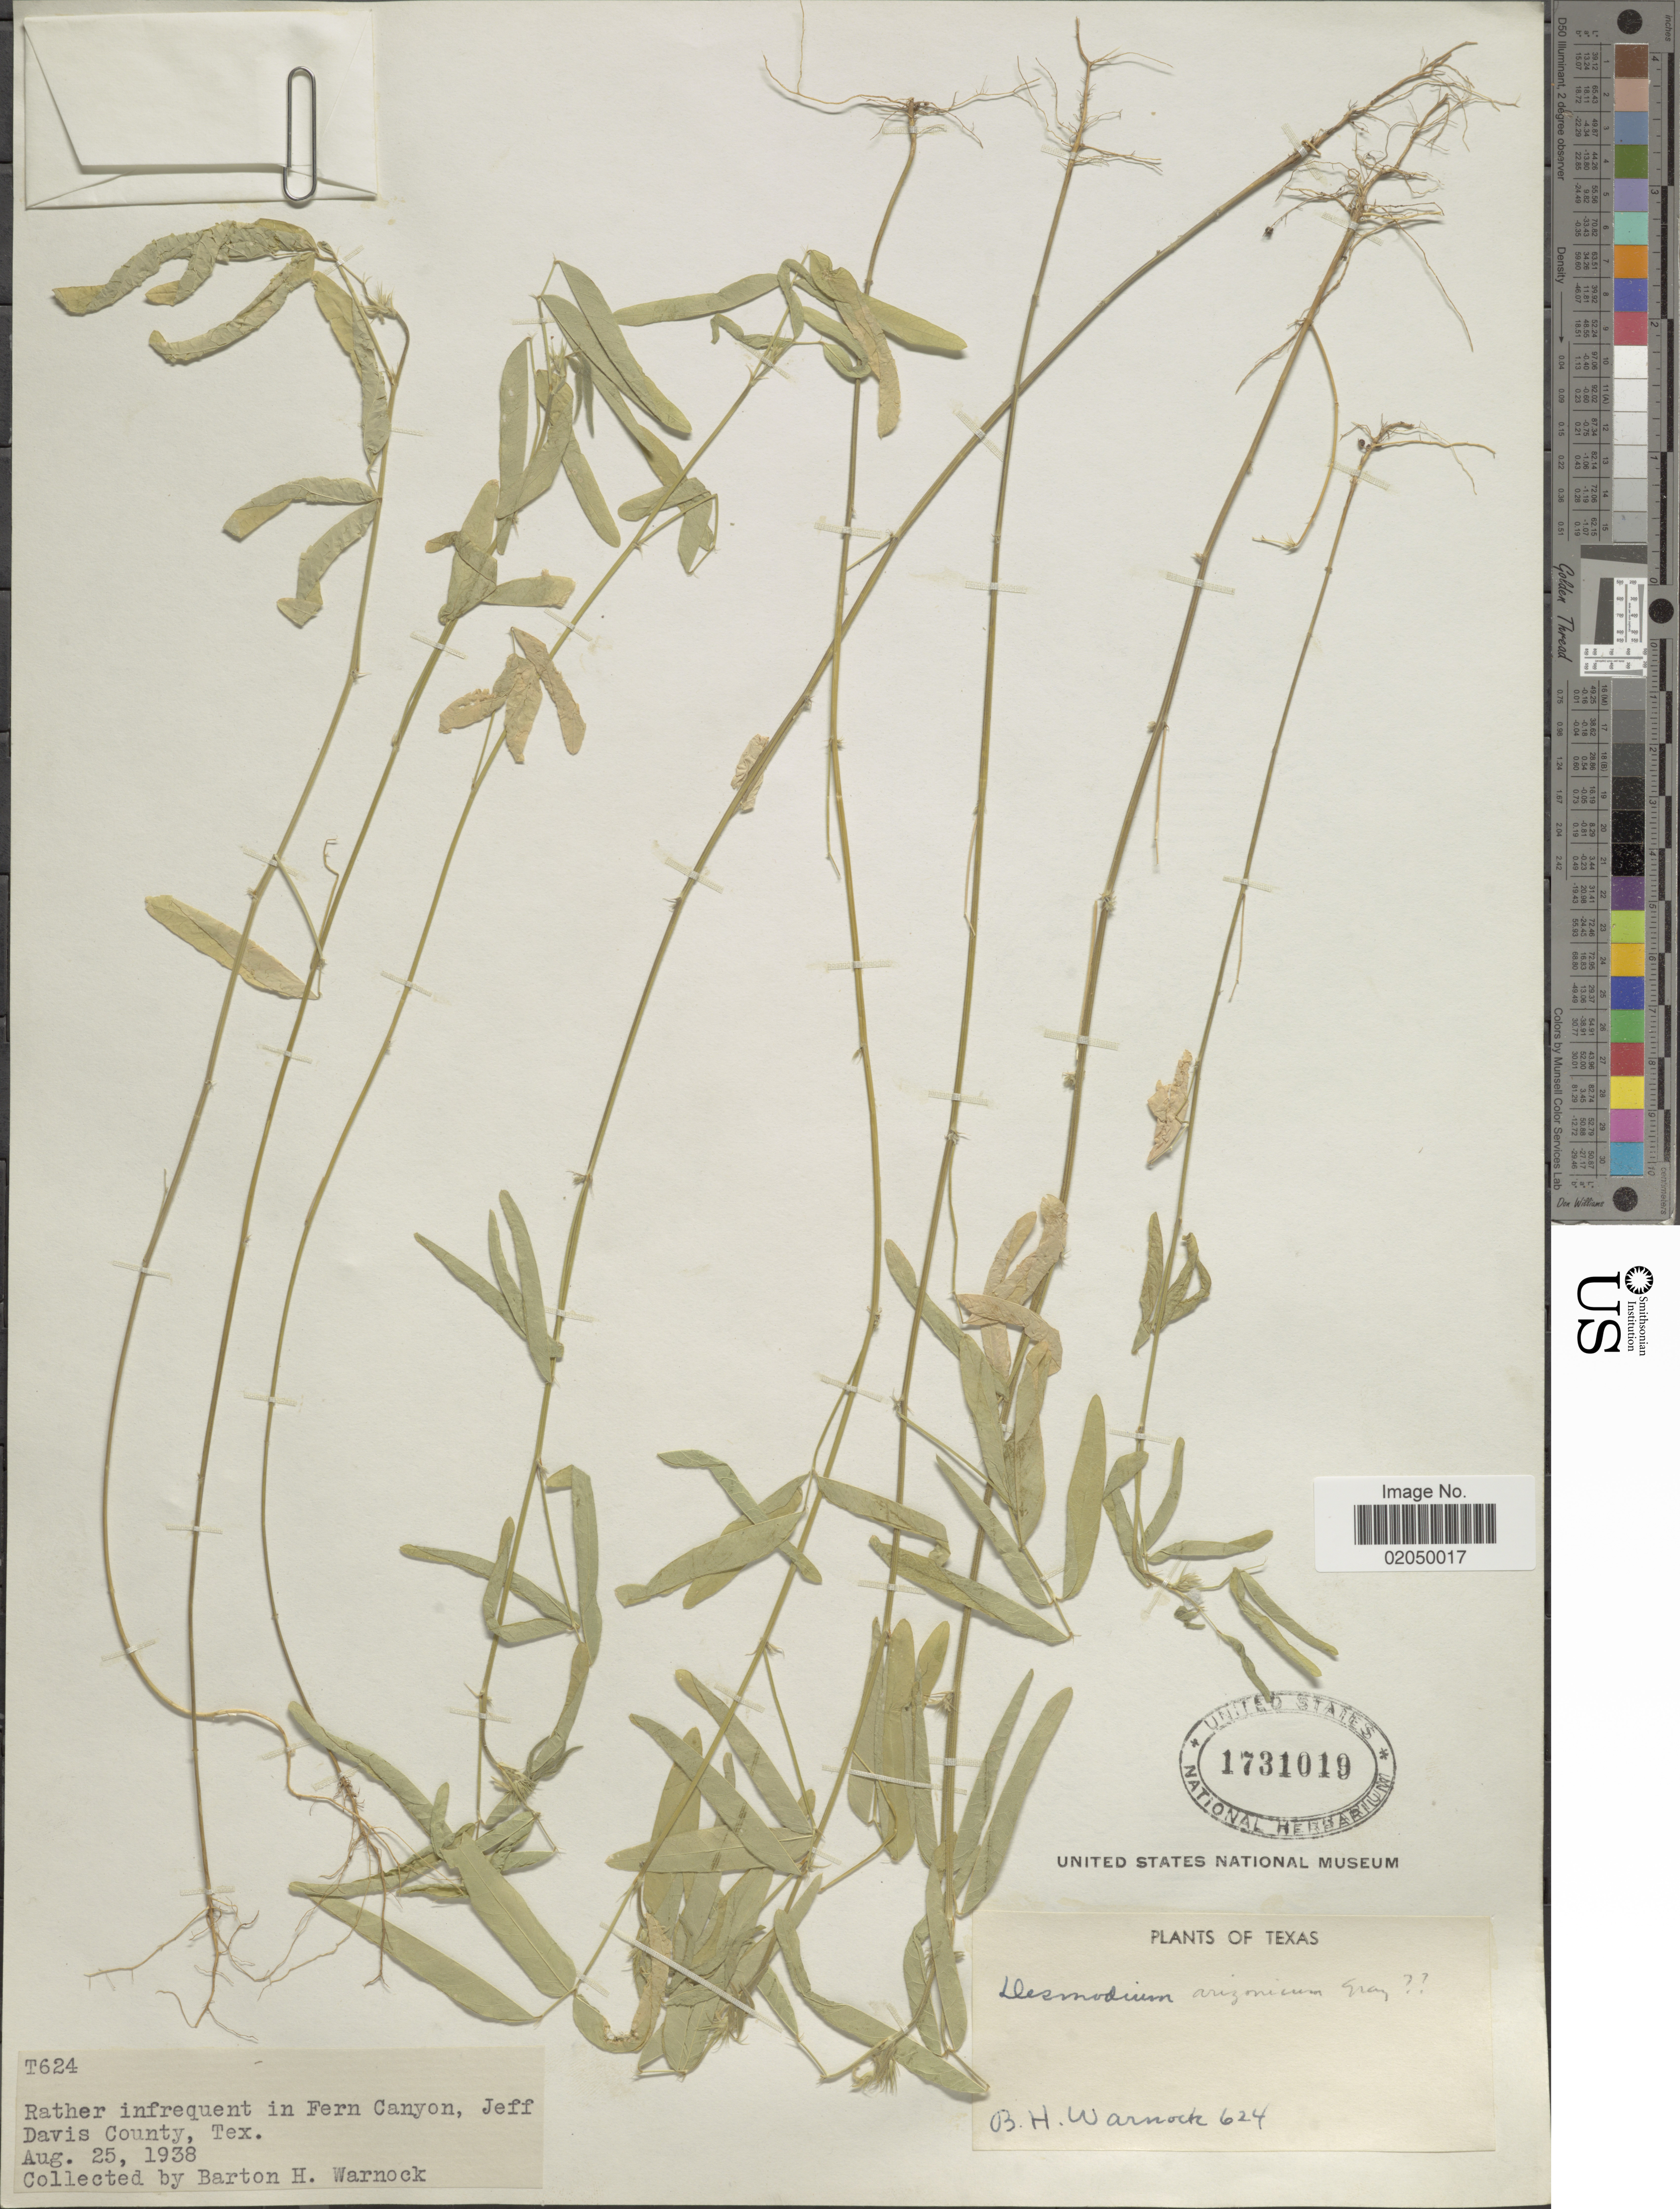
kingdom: Plantae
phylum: Tracheophyta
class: Magnoliopsida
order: Fabales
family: Fabaceae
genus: Desmodium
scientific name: Desmodium arizonicum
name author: S. Watson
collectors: B. H. Warnock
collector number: T624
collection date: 1938-08-25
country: United States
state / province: Texas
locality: Rather infrequent in Fern Canyon, Jeff Davis County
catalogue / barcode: US 1731019